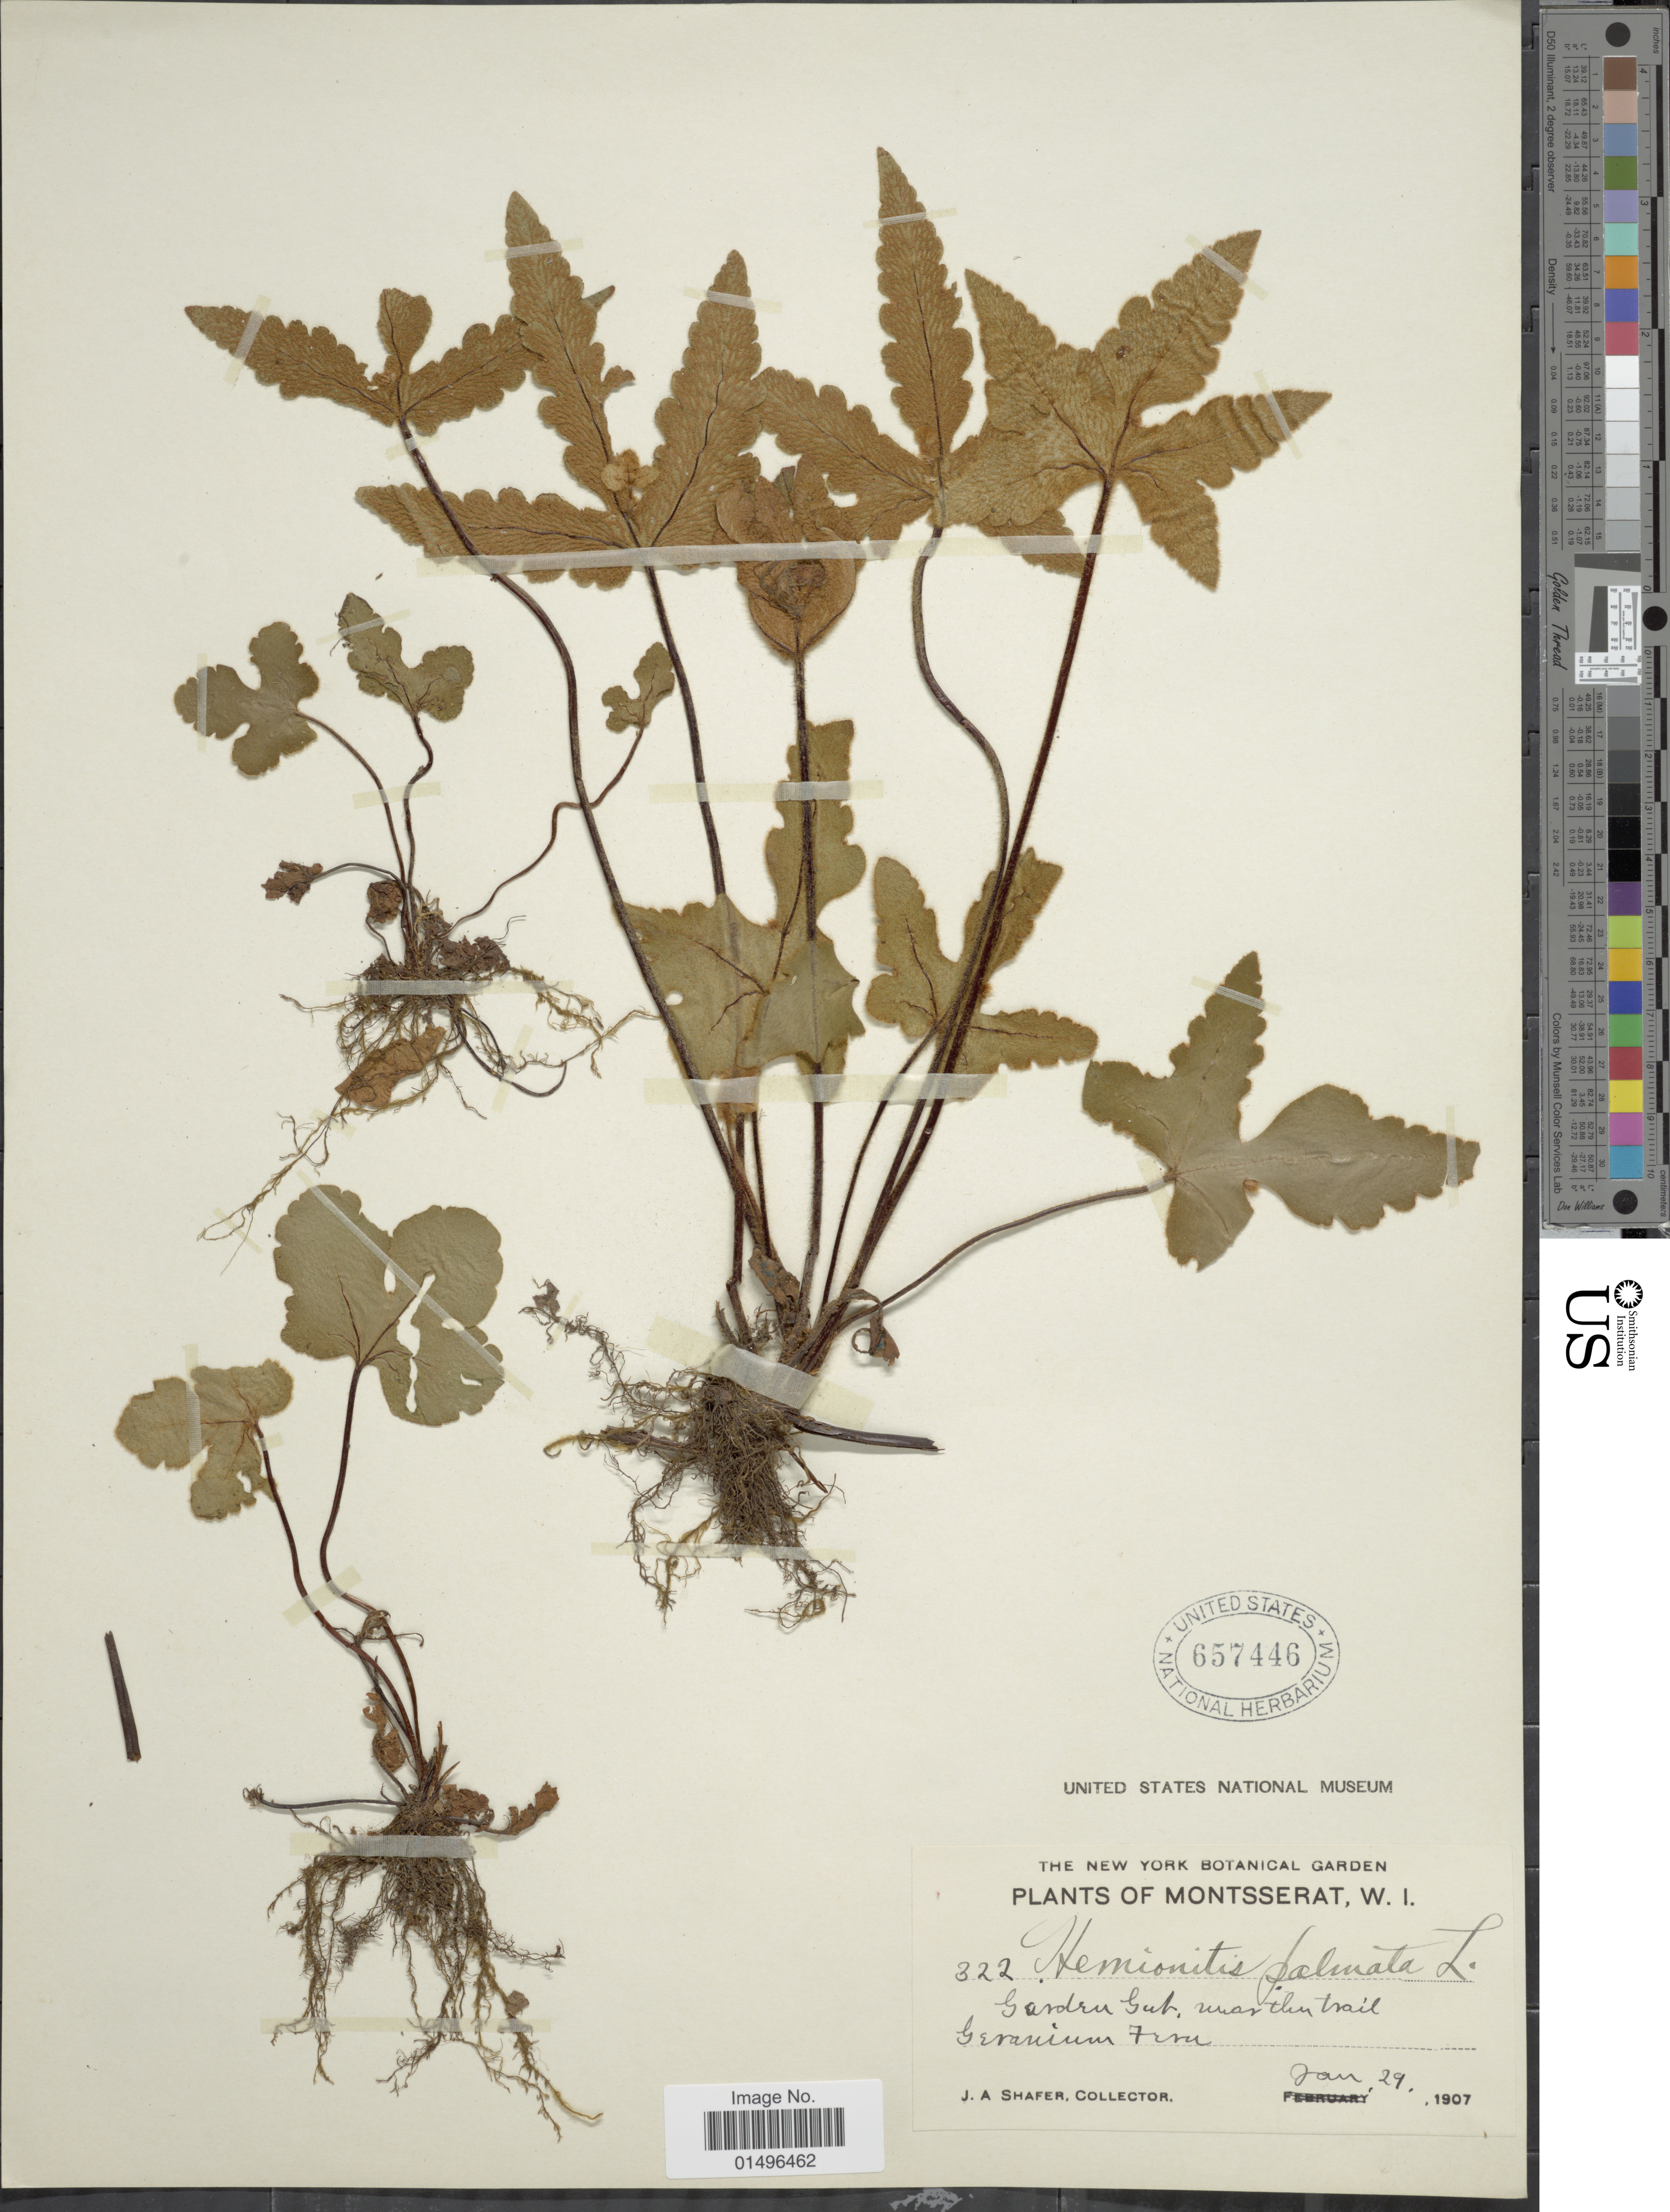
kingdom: Plantae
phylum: Tracheophyta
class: Polypodiopsida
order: Polypodiales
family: Pteridaceae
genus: Hemionitis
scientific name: Hemionitis palmata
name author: L.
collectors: J. A. Shafer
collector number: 322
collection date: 1907-01-29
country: Montserrat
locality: Garden Gub, northern trail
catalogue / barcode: US 657446